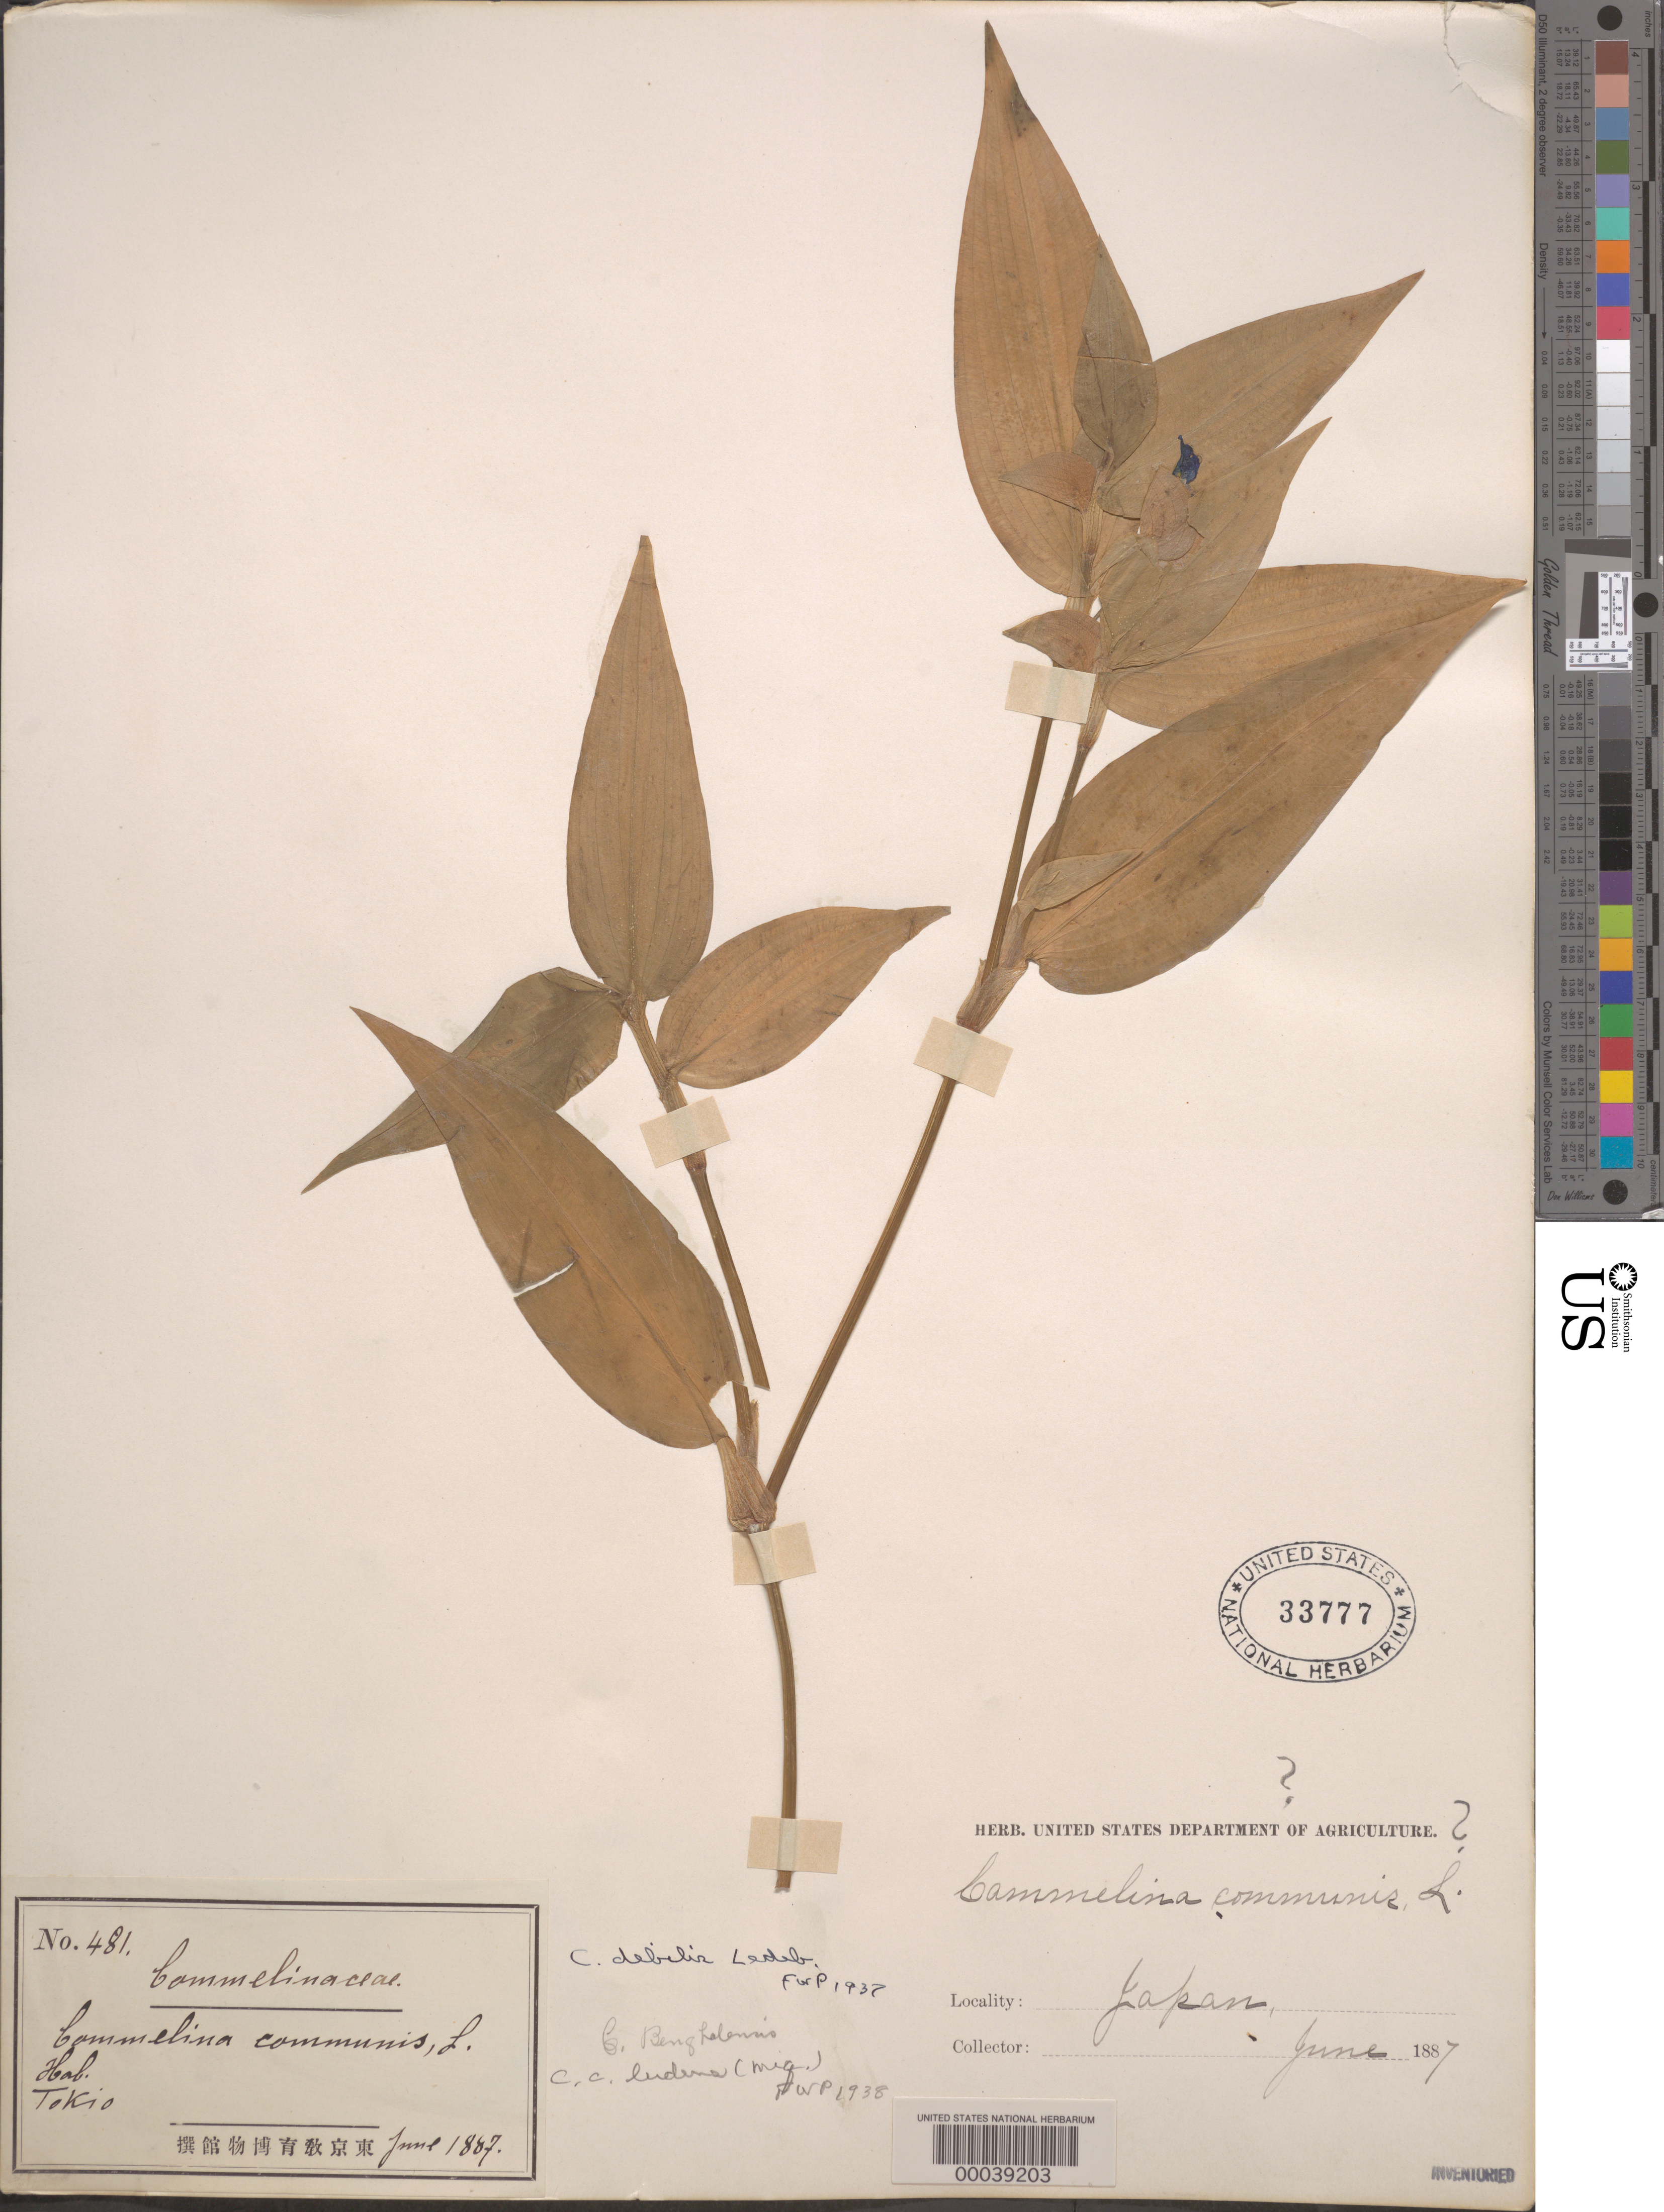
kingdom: Plantae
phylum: Tracheophyta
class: Liliopsida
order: Commelinales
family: Commelinaceae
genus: Commelina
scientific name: Commelina communis var. ludens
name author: (Miq.) C.B. Clarke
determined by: Pennell, F. W.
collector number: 481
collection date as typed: Jun 1887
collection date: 1887-06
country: Japan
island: Honshu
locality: Tokyo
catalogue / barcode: US 33777